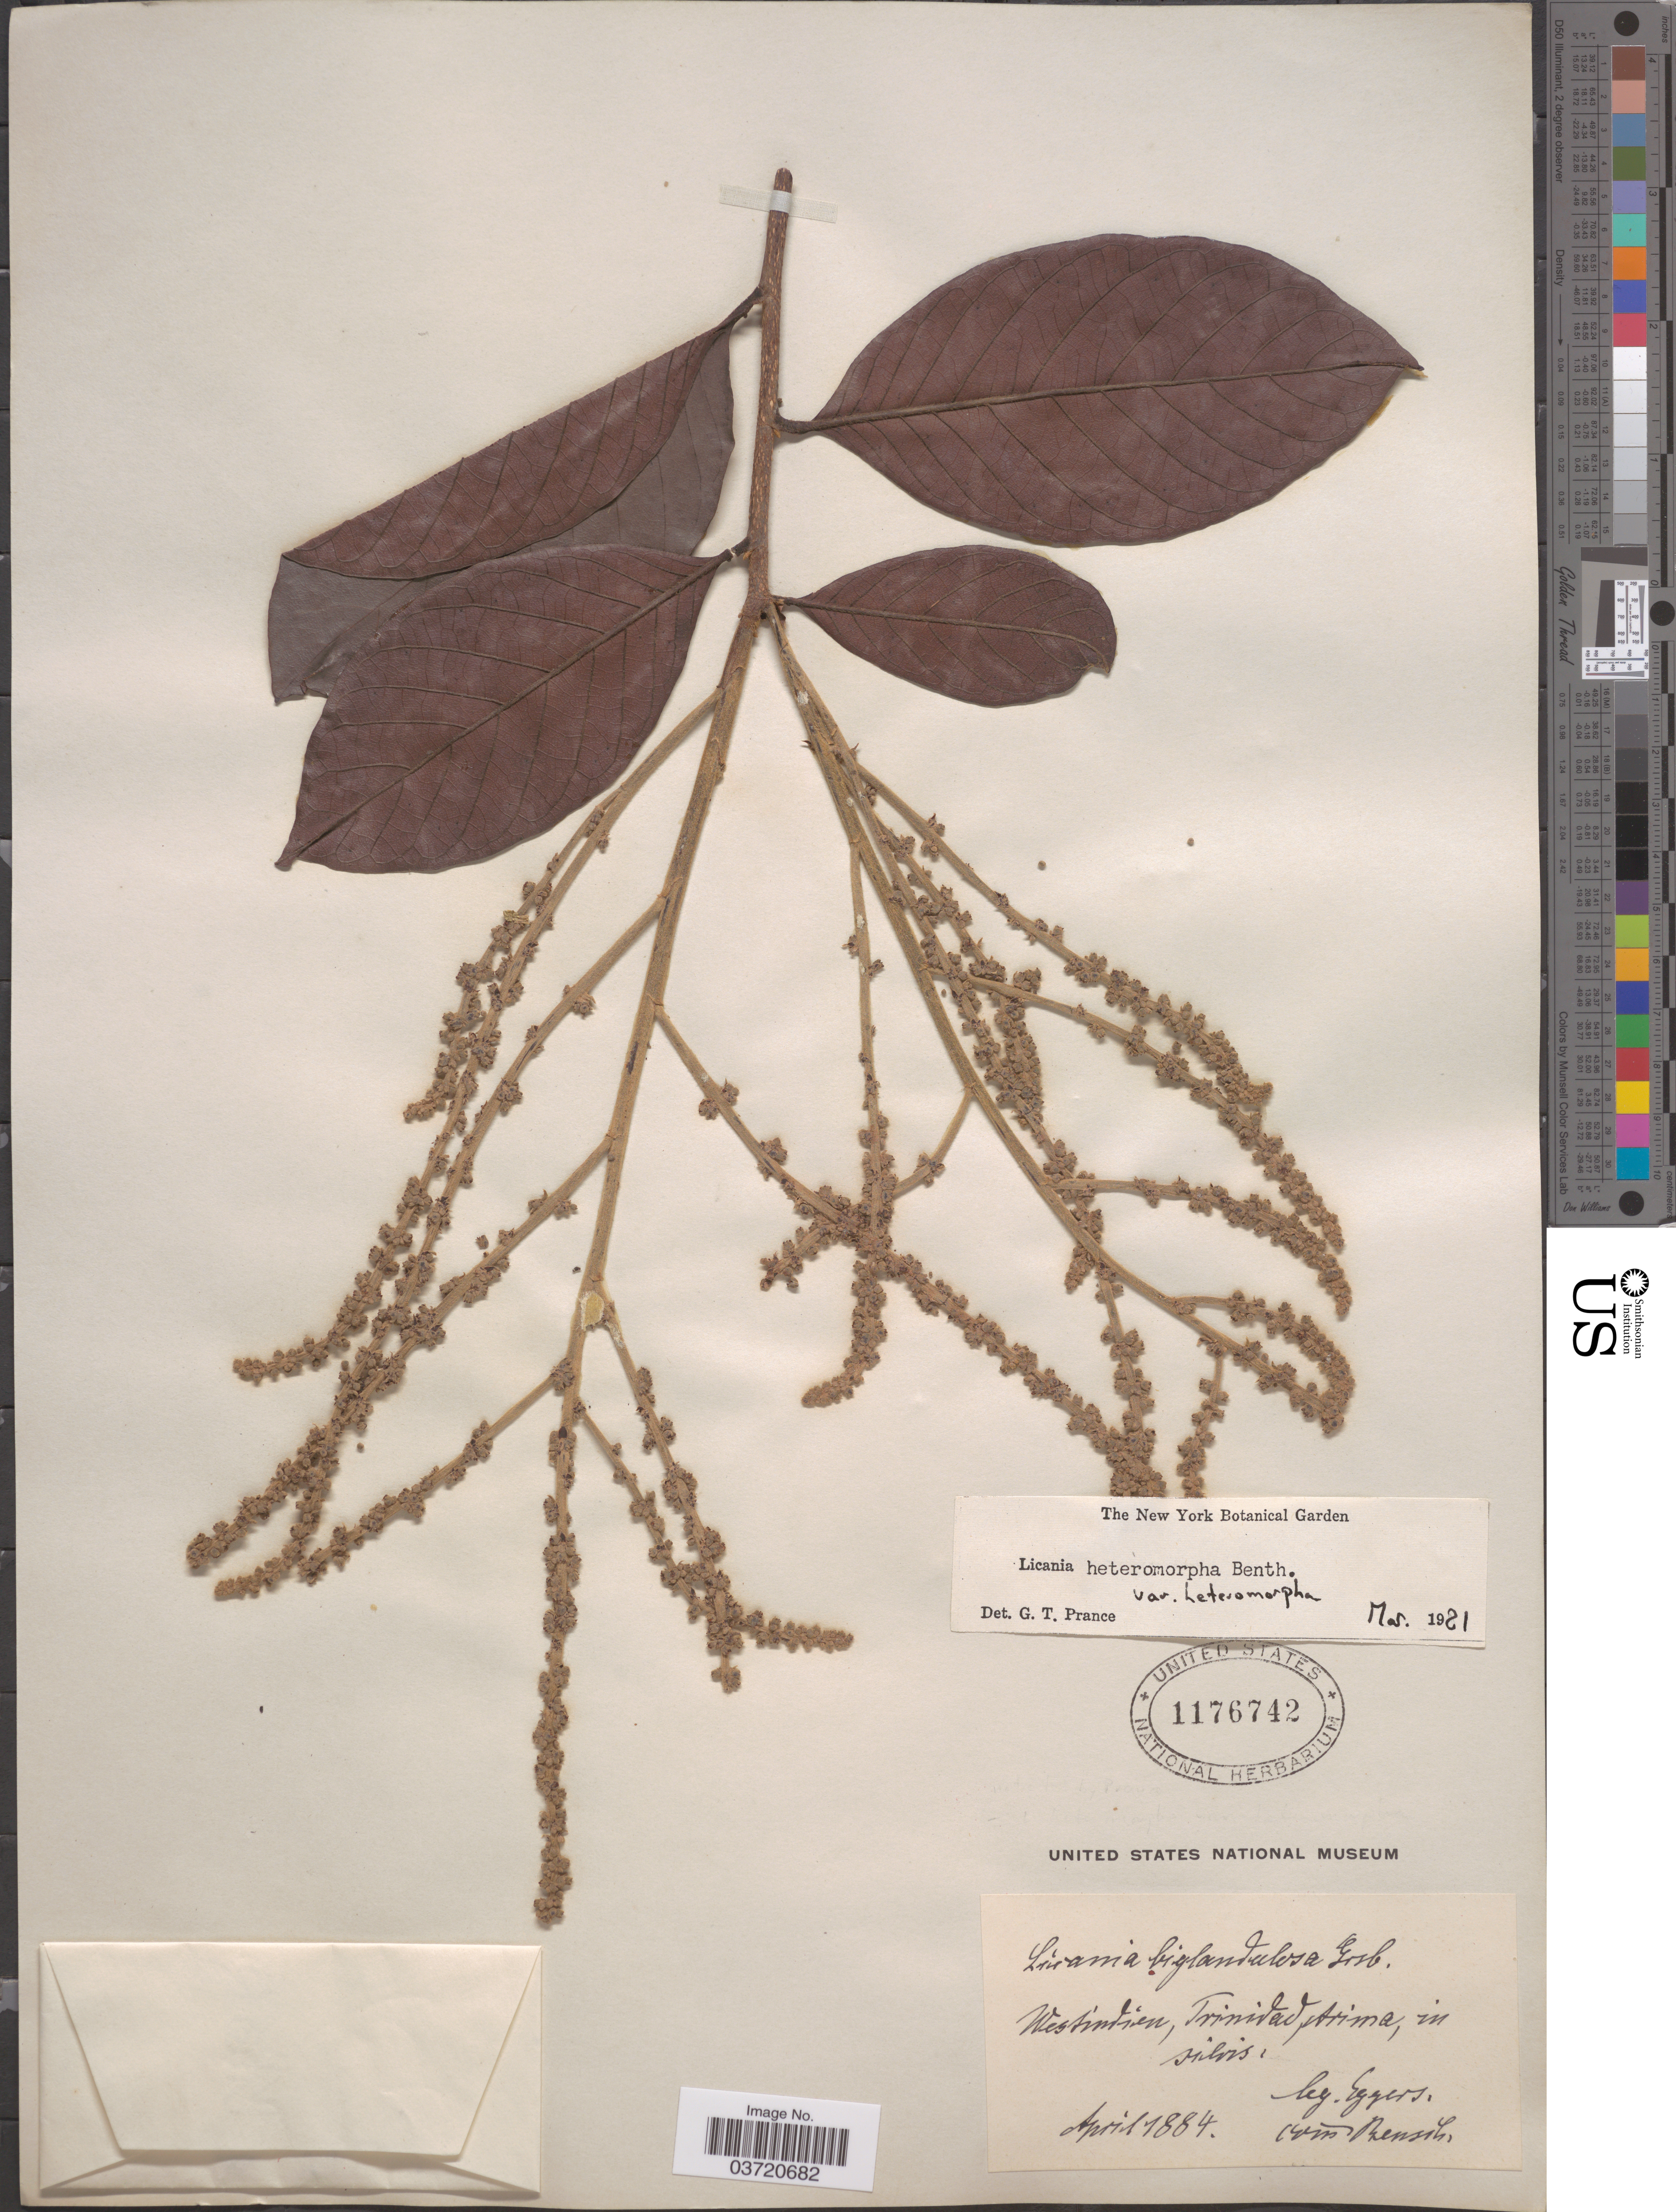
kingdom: Plantae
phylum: Tracheophyta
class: Magnoliopsida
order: Malpighiales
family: Chrysobalanaceae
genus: Hymenopus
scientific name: Hymenopus heteromorphus var. heteromorphus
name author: (Benth.) Sothers & Prance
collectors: -. Eggers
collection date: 1884-04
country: Trinidad and Tobago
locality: Westindien, Trinidad, Arima, in silvis.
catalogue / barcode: US 1176742